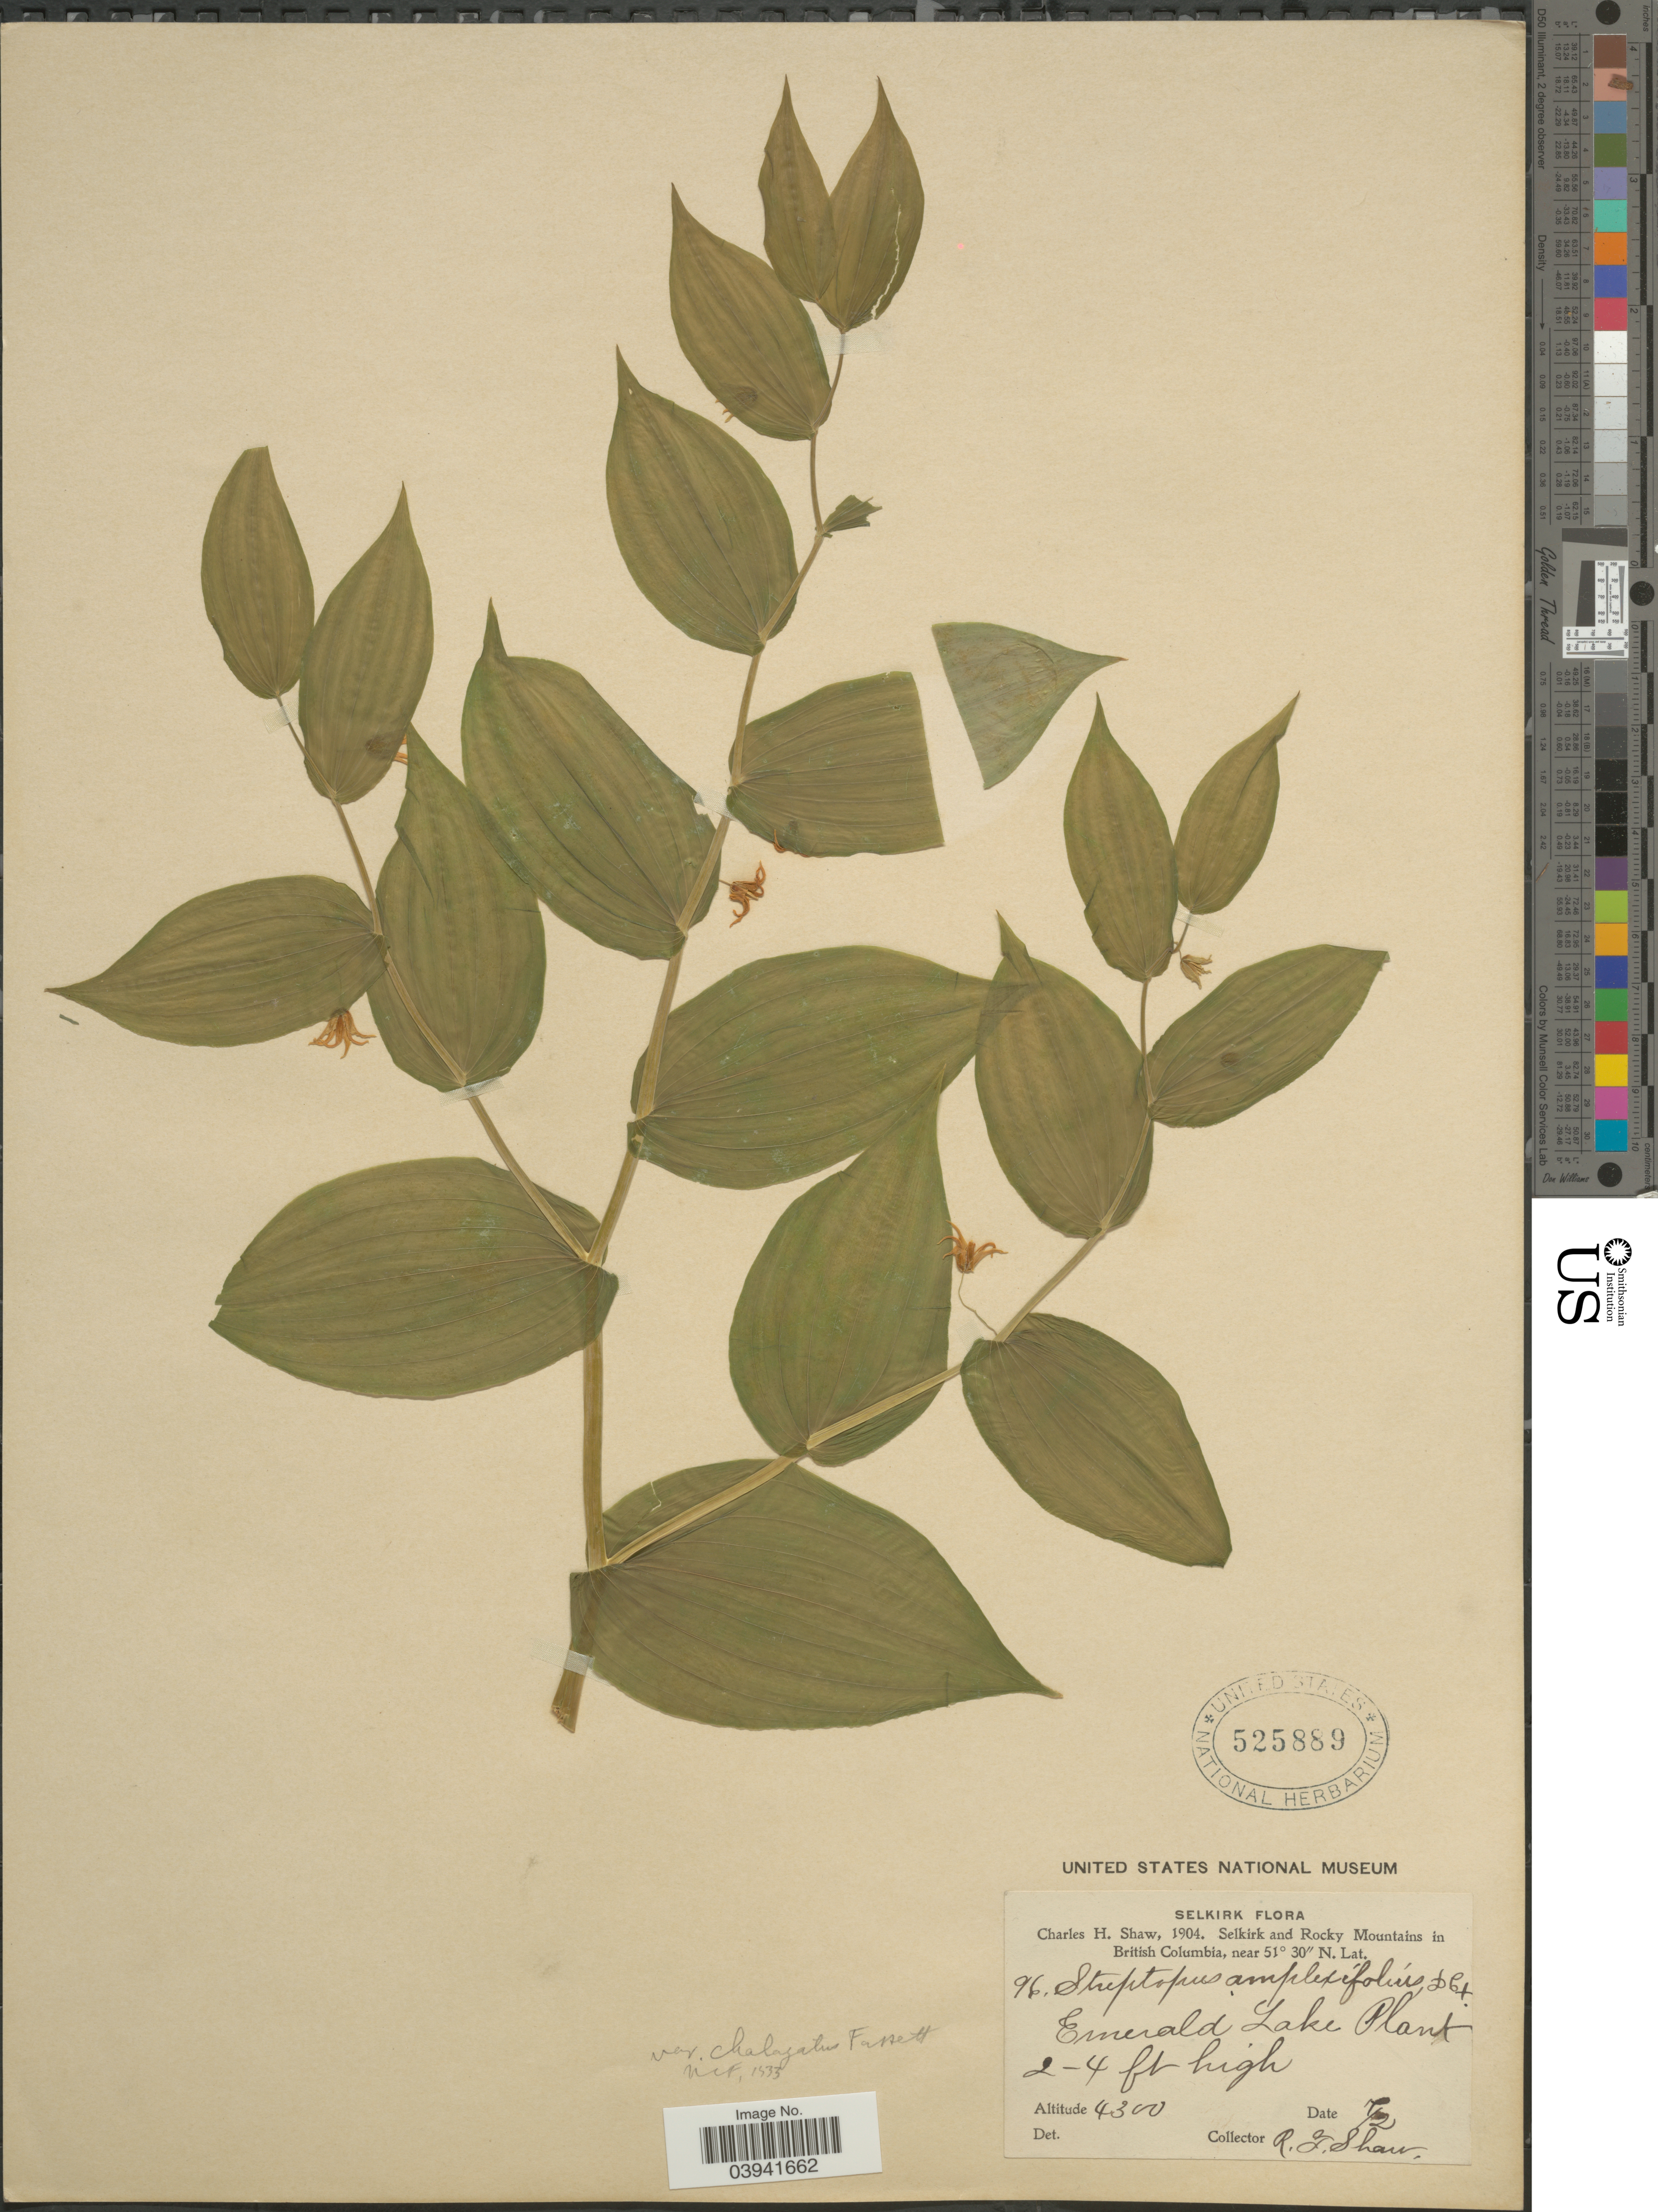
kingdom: Plantae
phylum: Tracheophyta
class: Liliopsida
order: Liliales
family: Liliaceae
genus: Streptopus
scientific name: Streptopus amplexifolius var. chalazatus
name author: Fassett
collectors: R. T. Shaw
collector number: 96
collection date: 1904-02-07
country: Canada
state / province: British Columbia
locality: Selkirk. Selkirk and Rocky Mountains. Emerald Lake.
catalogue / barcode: US 525889